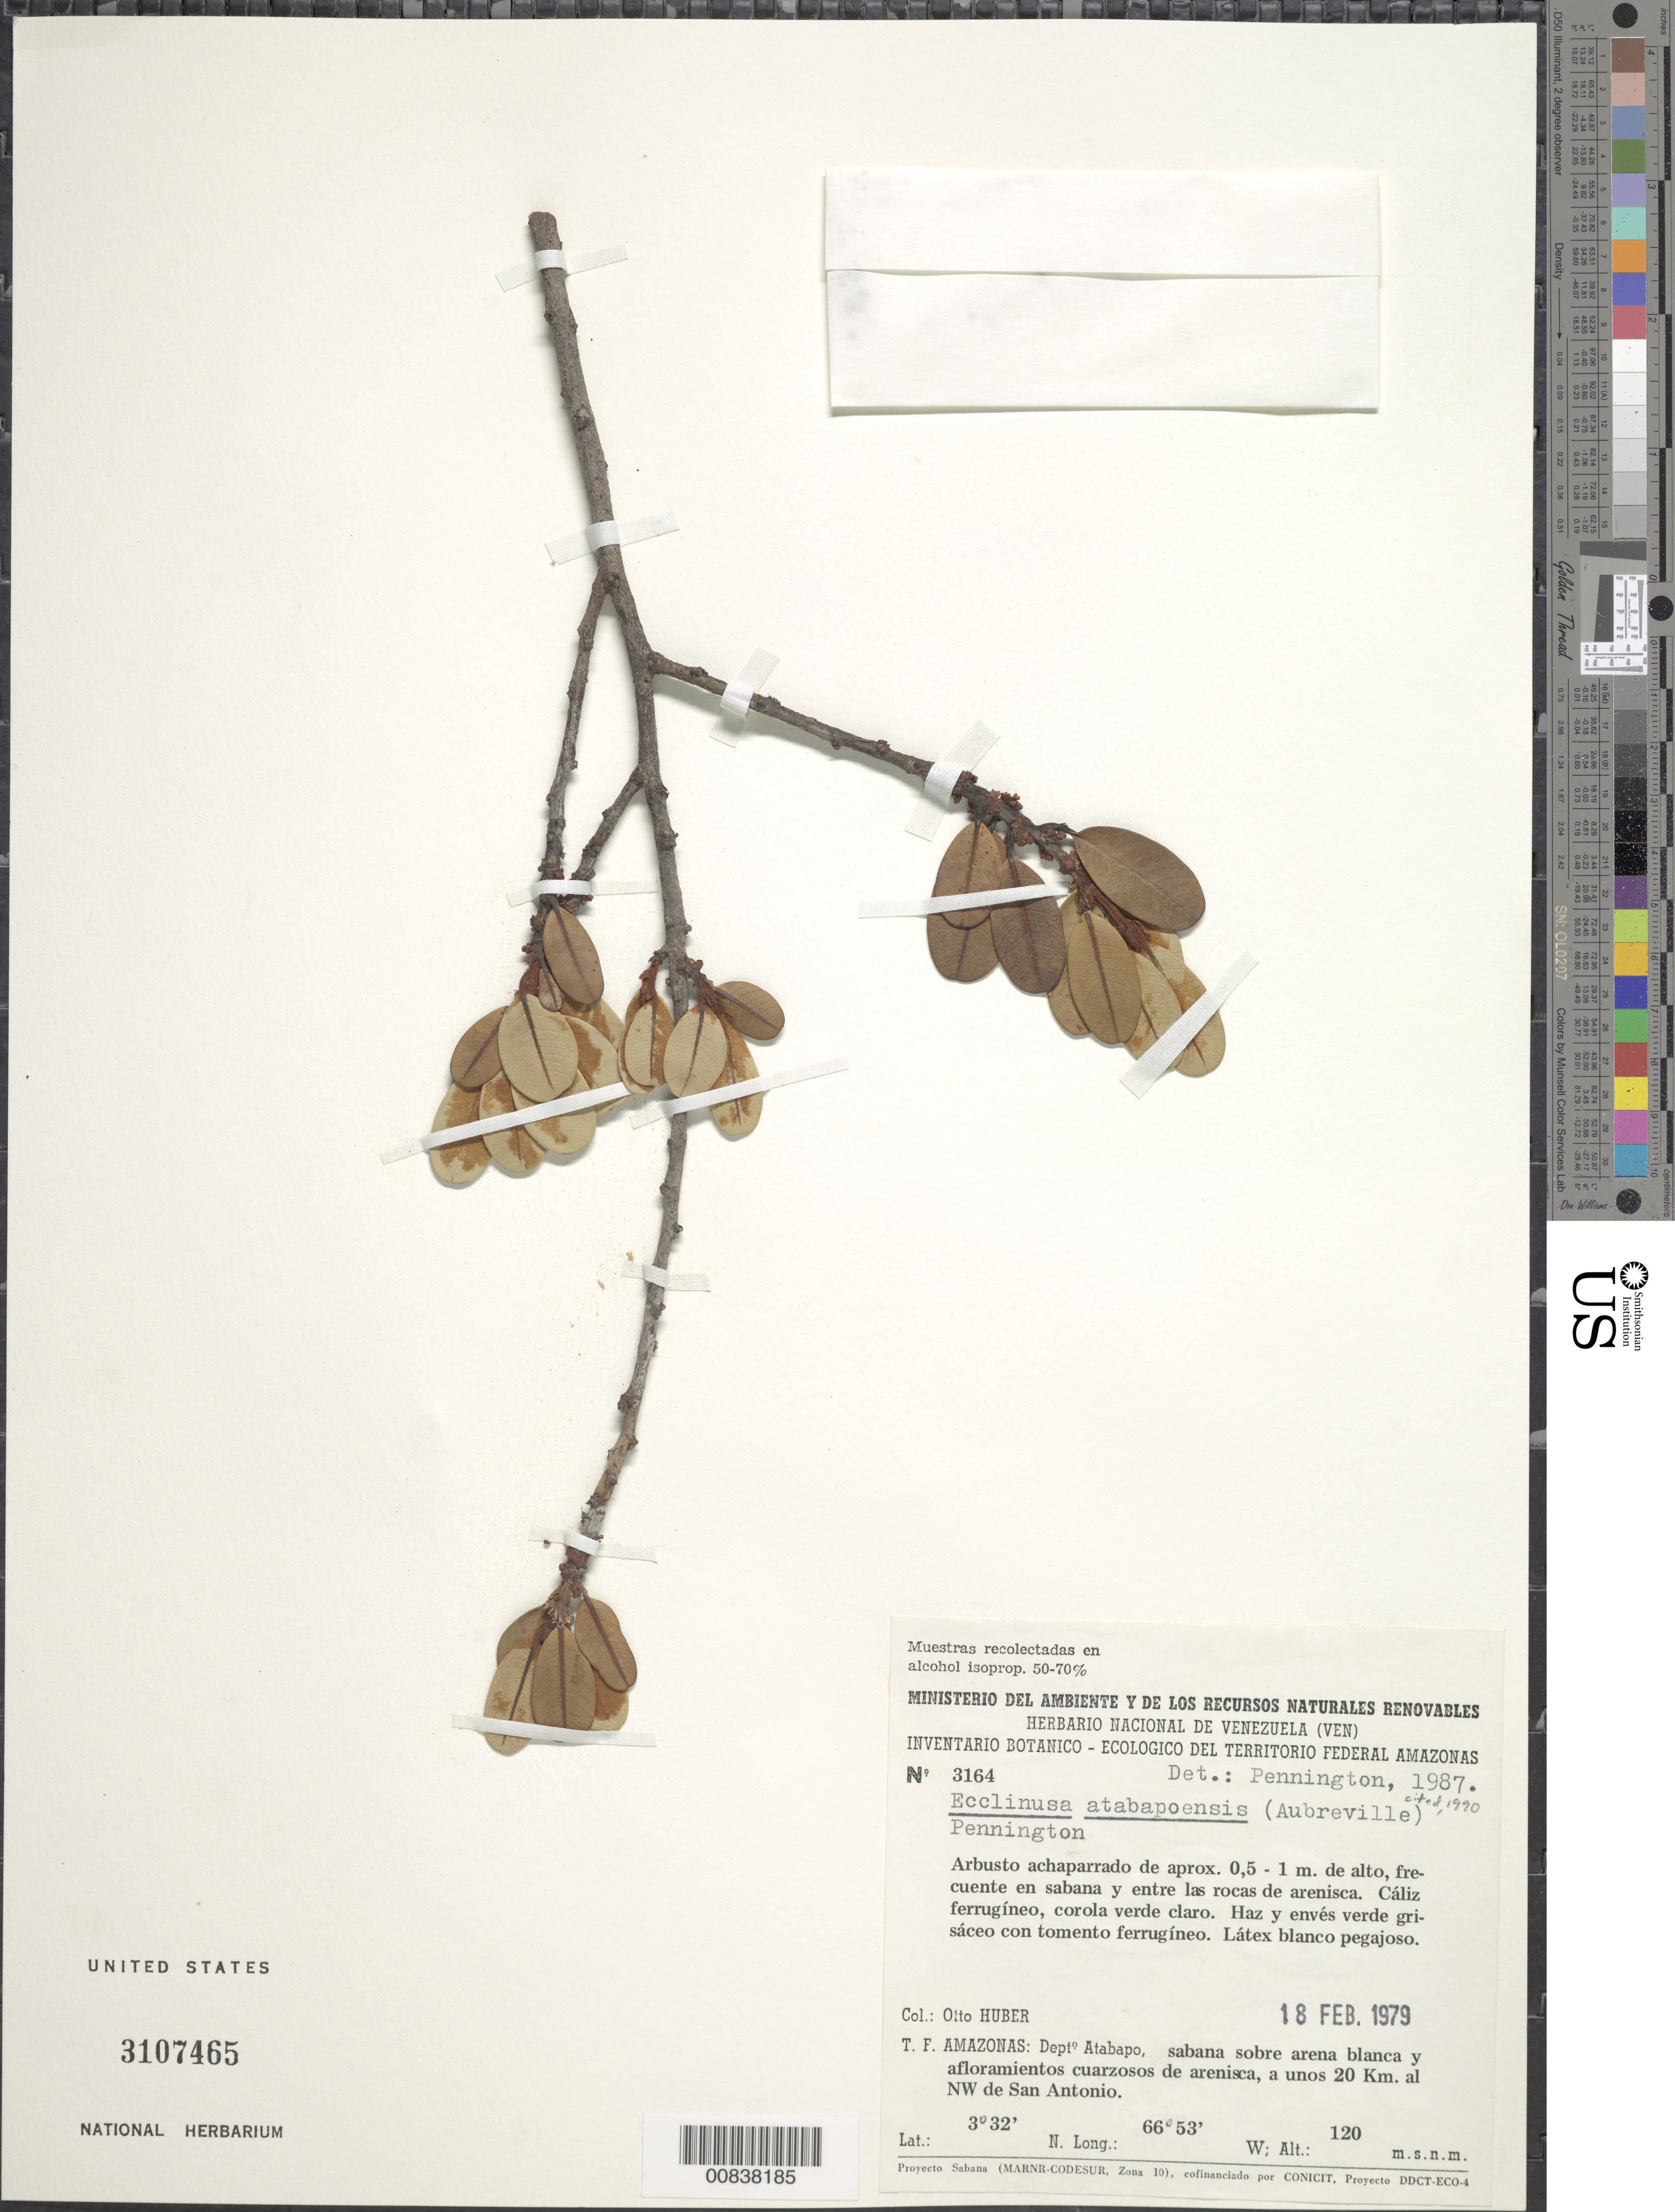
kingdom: Plantae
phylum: Tracheophyta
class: Magnoliopsida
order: Ericales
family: Sapotaceae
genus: Ecclinusa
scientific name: Ecclinusa atabapoensis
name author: (Aubrév.) T.D. Penn.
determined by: Pennington, T. D., (K)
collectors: O. Huber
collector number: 3164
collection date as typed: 18-Feb-79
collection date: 1979-02-18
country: Venezuela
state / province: Amazonas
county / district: Atures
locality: San Antonio, 20 km al NW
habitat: Sabana sobre arena blanca y afloramientos cuarzosos de arenisca; en sabana y entre las rocas de arenisca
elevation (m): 120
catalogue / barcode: US 3107465